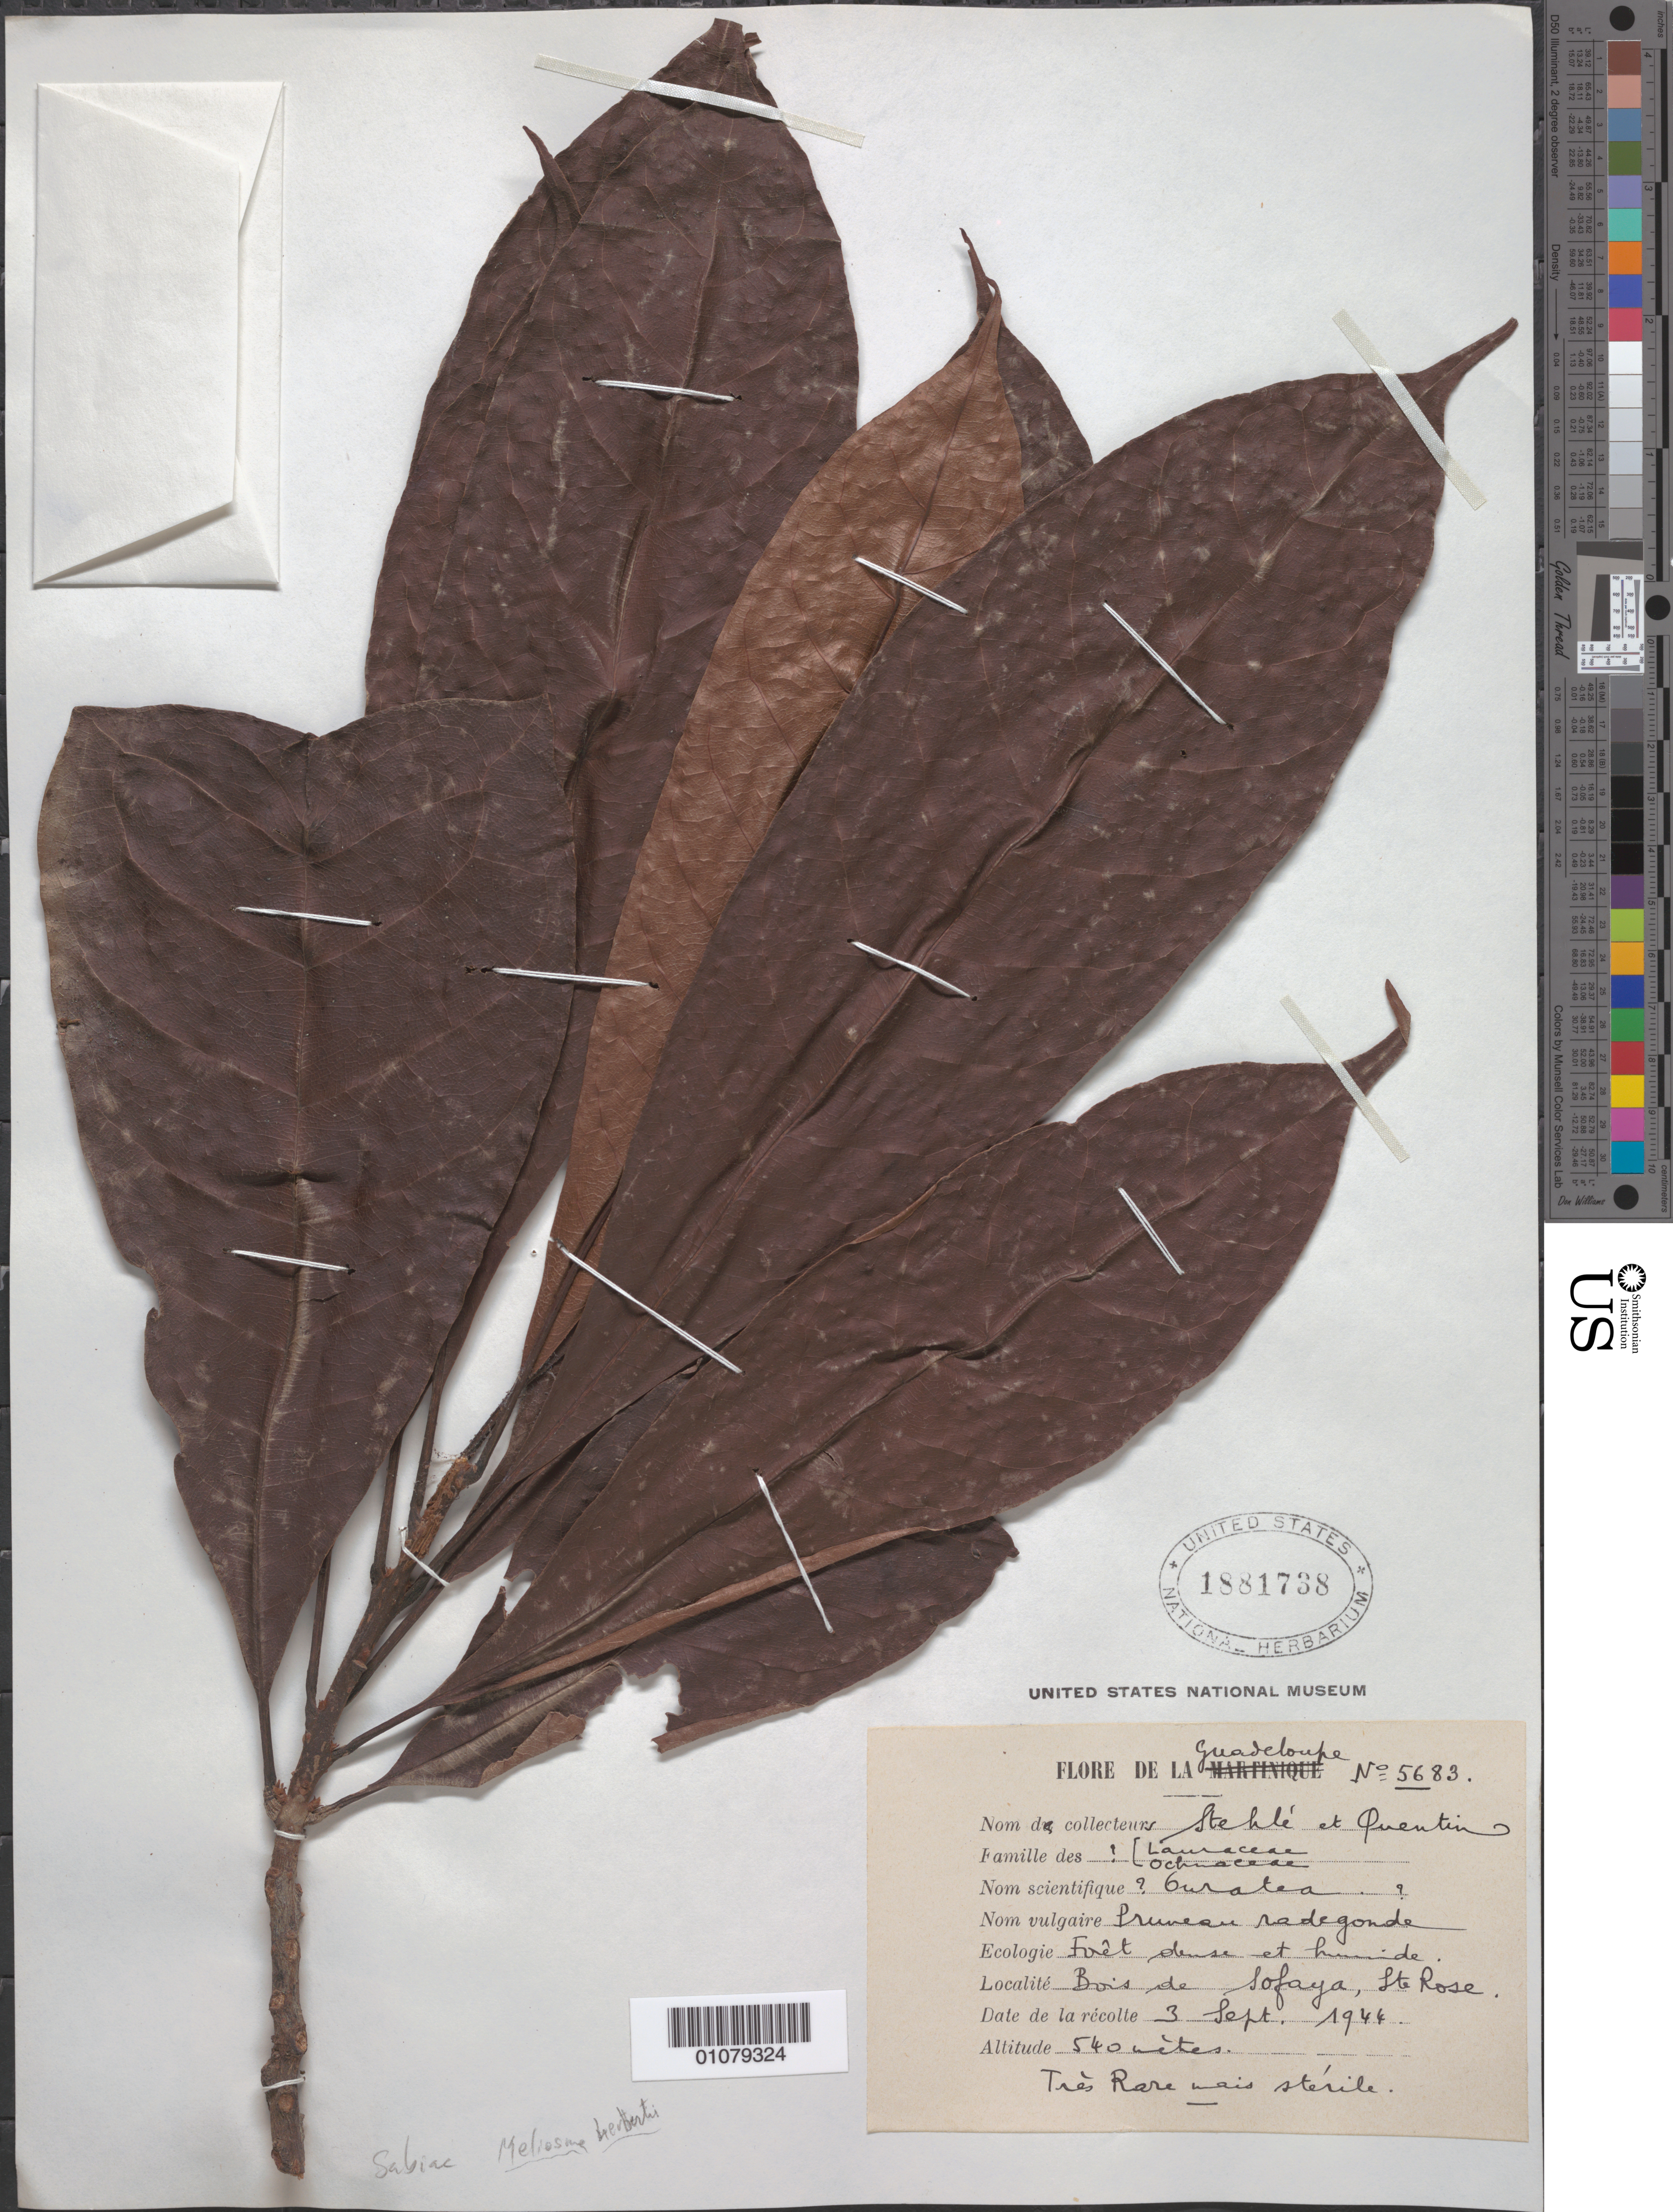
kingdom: Plantae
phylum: Tracheophyta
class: Magnoliopsida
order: Proteales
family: Sabiaceae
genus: Meliosma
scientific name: Meliosma herbertii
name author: Rolfe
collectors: H. Stehlé & L. Quentin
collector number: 5683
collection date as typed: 03 Sep 1944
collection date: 1944-09-03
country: Guadeloupe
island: Basse Terre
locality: Bois de Sofaya, St Rose. Foret dense et humide.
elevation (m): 540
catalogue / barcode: US 1881738